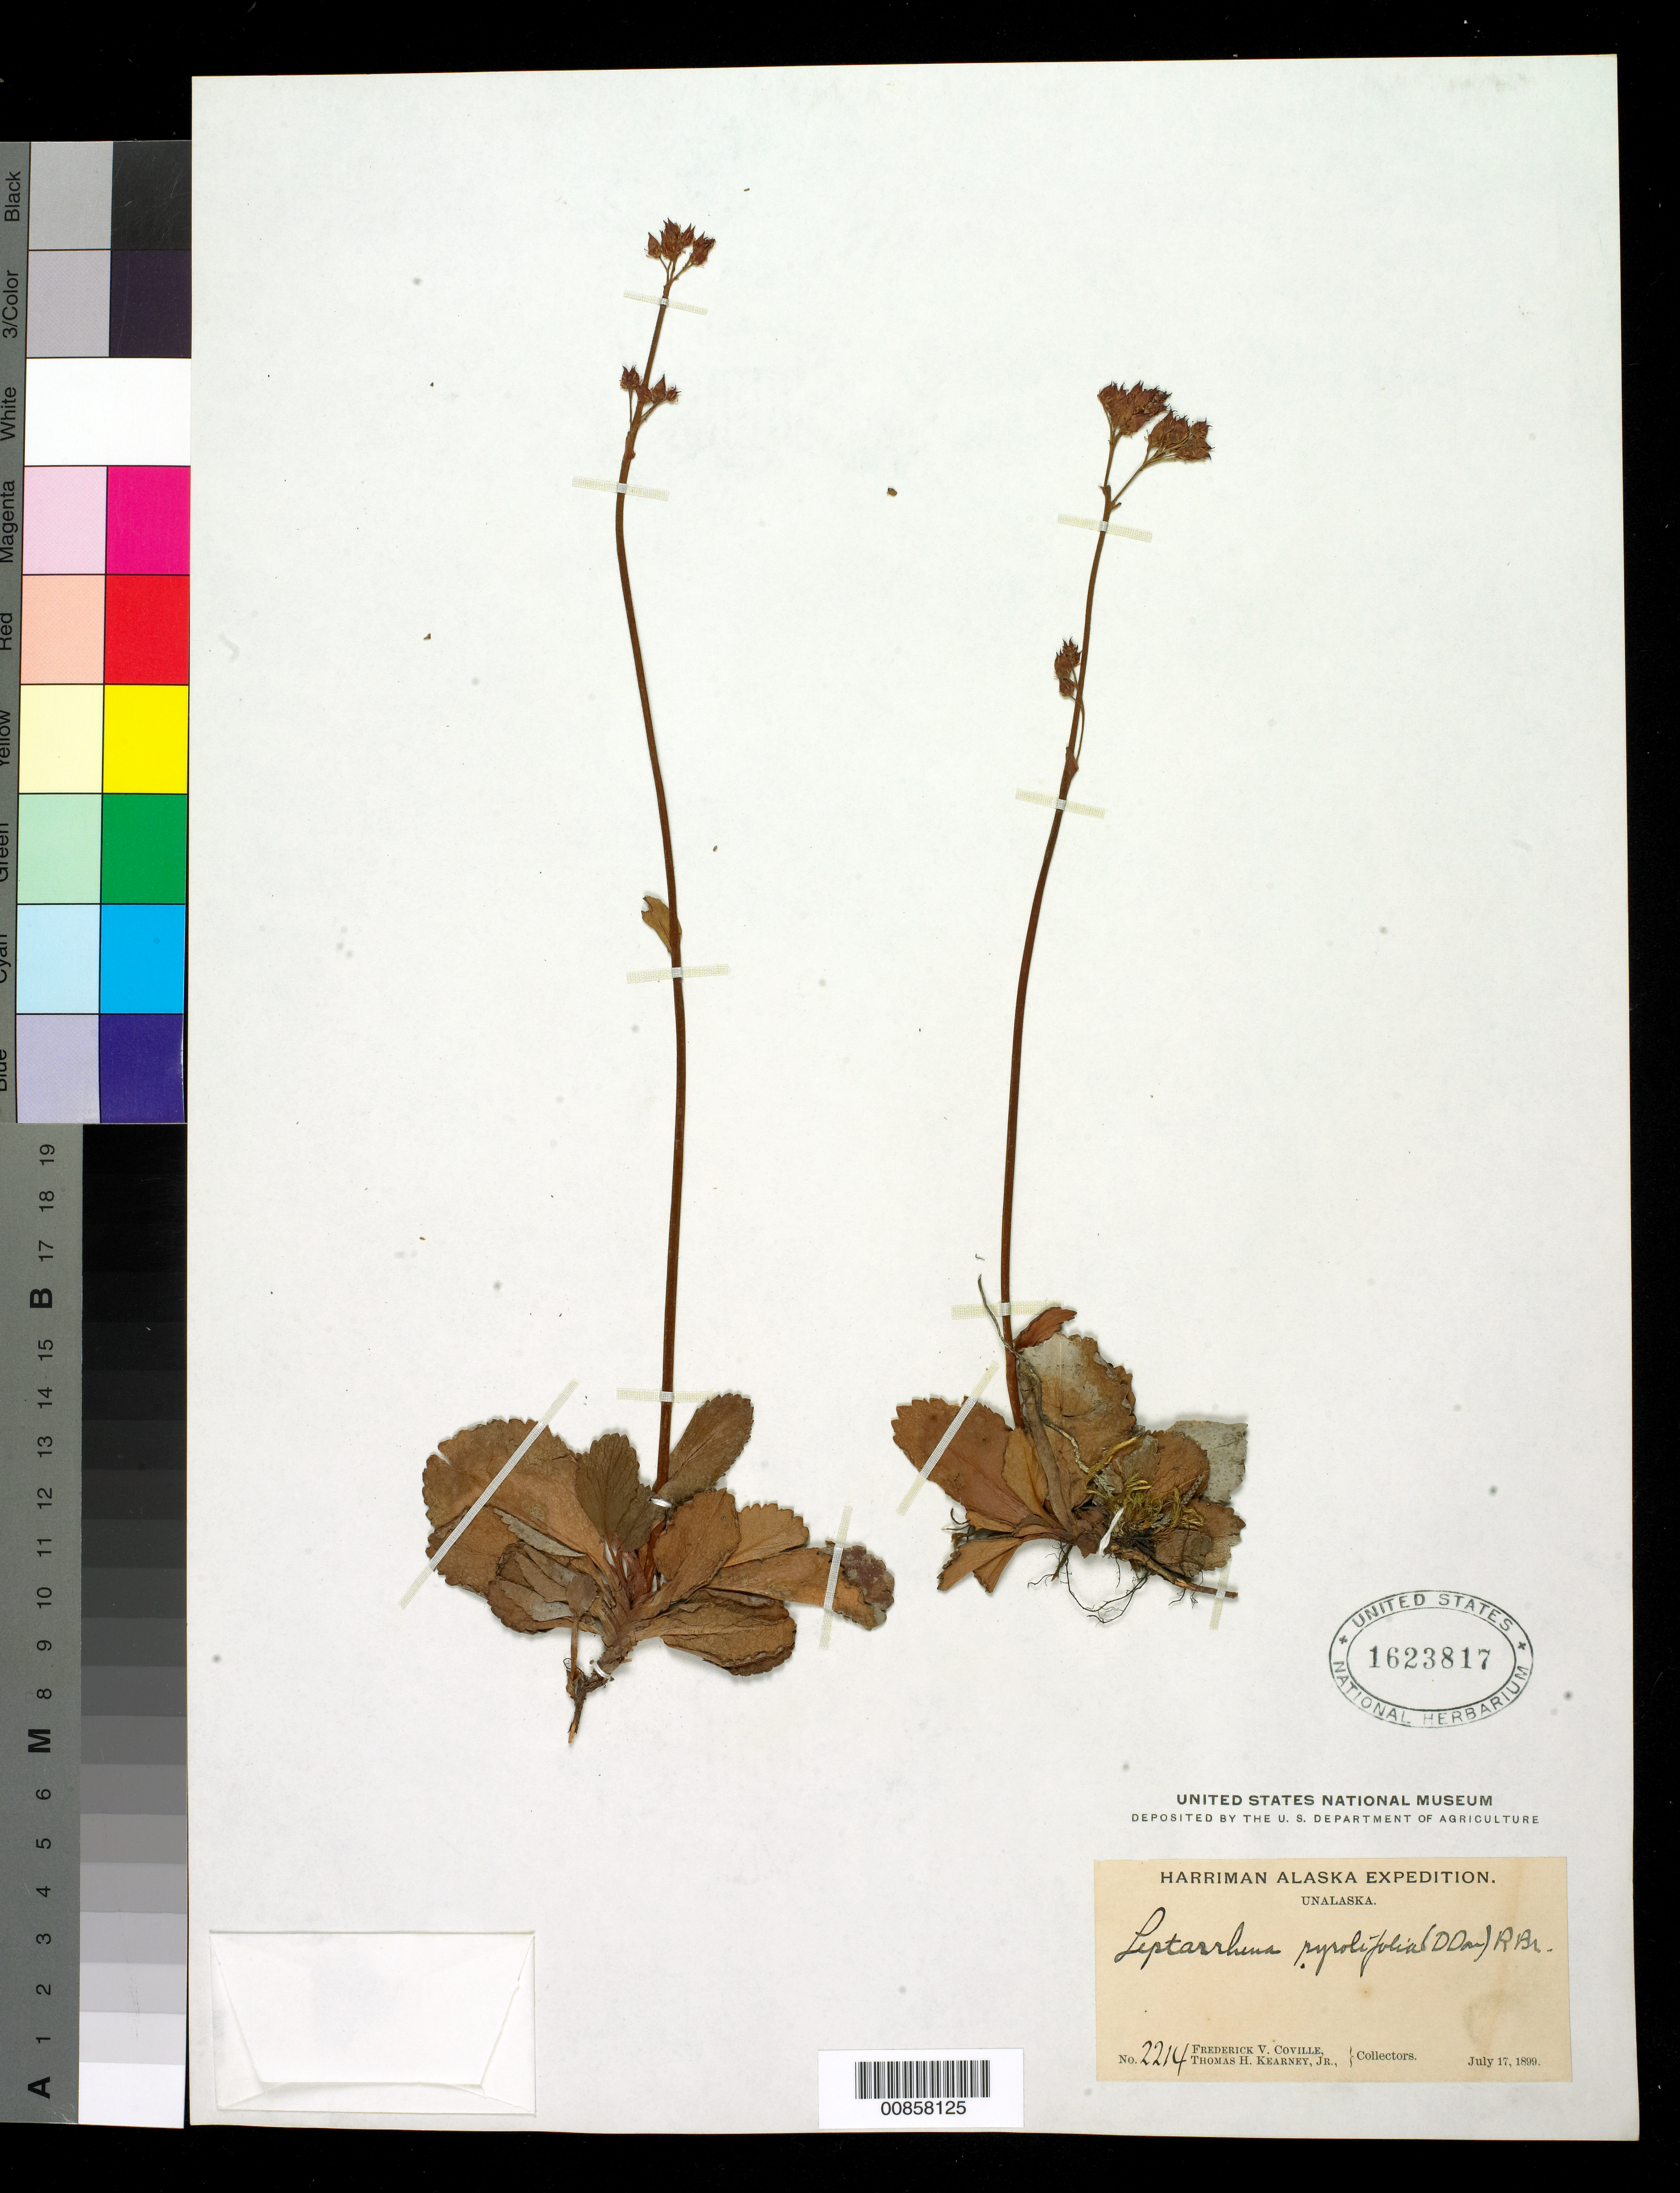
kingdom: Plantae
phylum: Tracheophyta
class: Magnoliopsida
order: Saxifragales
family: Saxifragaceae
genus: Leptarrhena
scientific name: Leptarrhena pyrolifolia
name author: (D. Don) Ser.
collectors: F. V. Coville & T. H. Kearney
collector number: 2214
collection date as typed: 17 Jul 1899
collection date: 1899-07-17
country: United States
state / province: Alaska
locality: Unalaska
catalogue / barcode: US 1623817